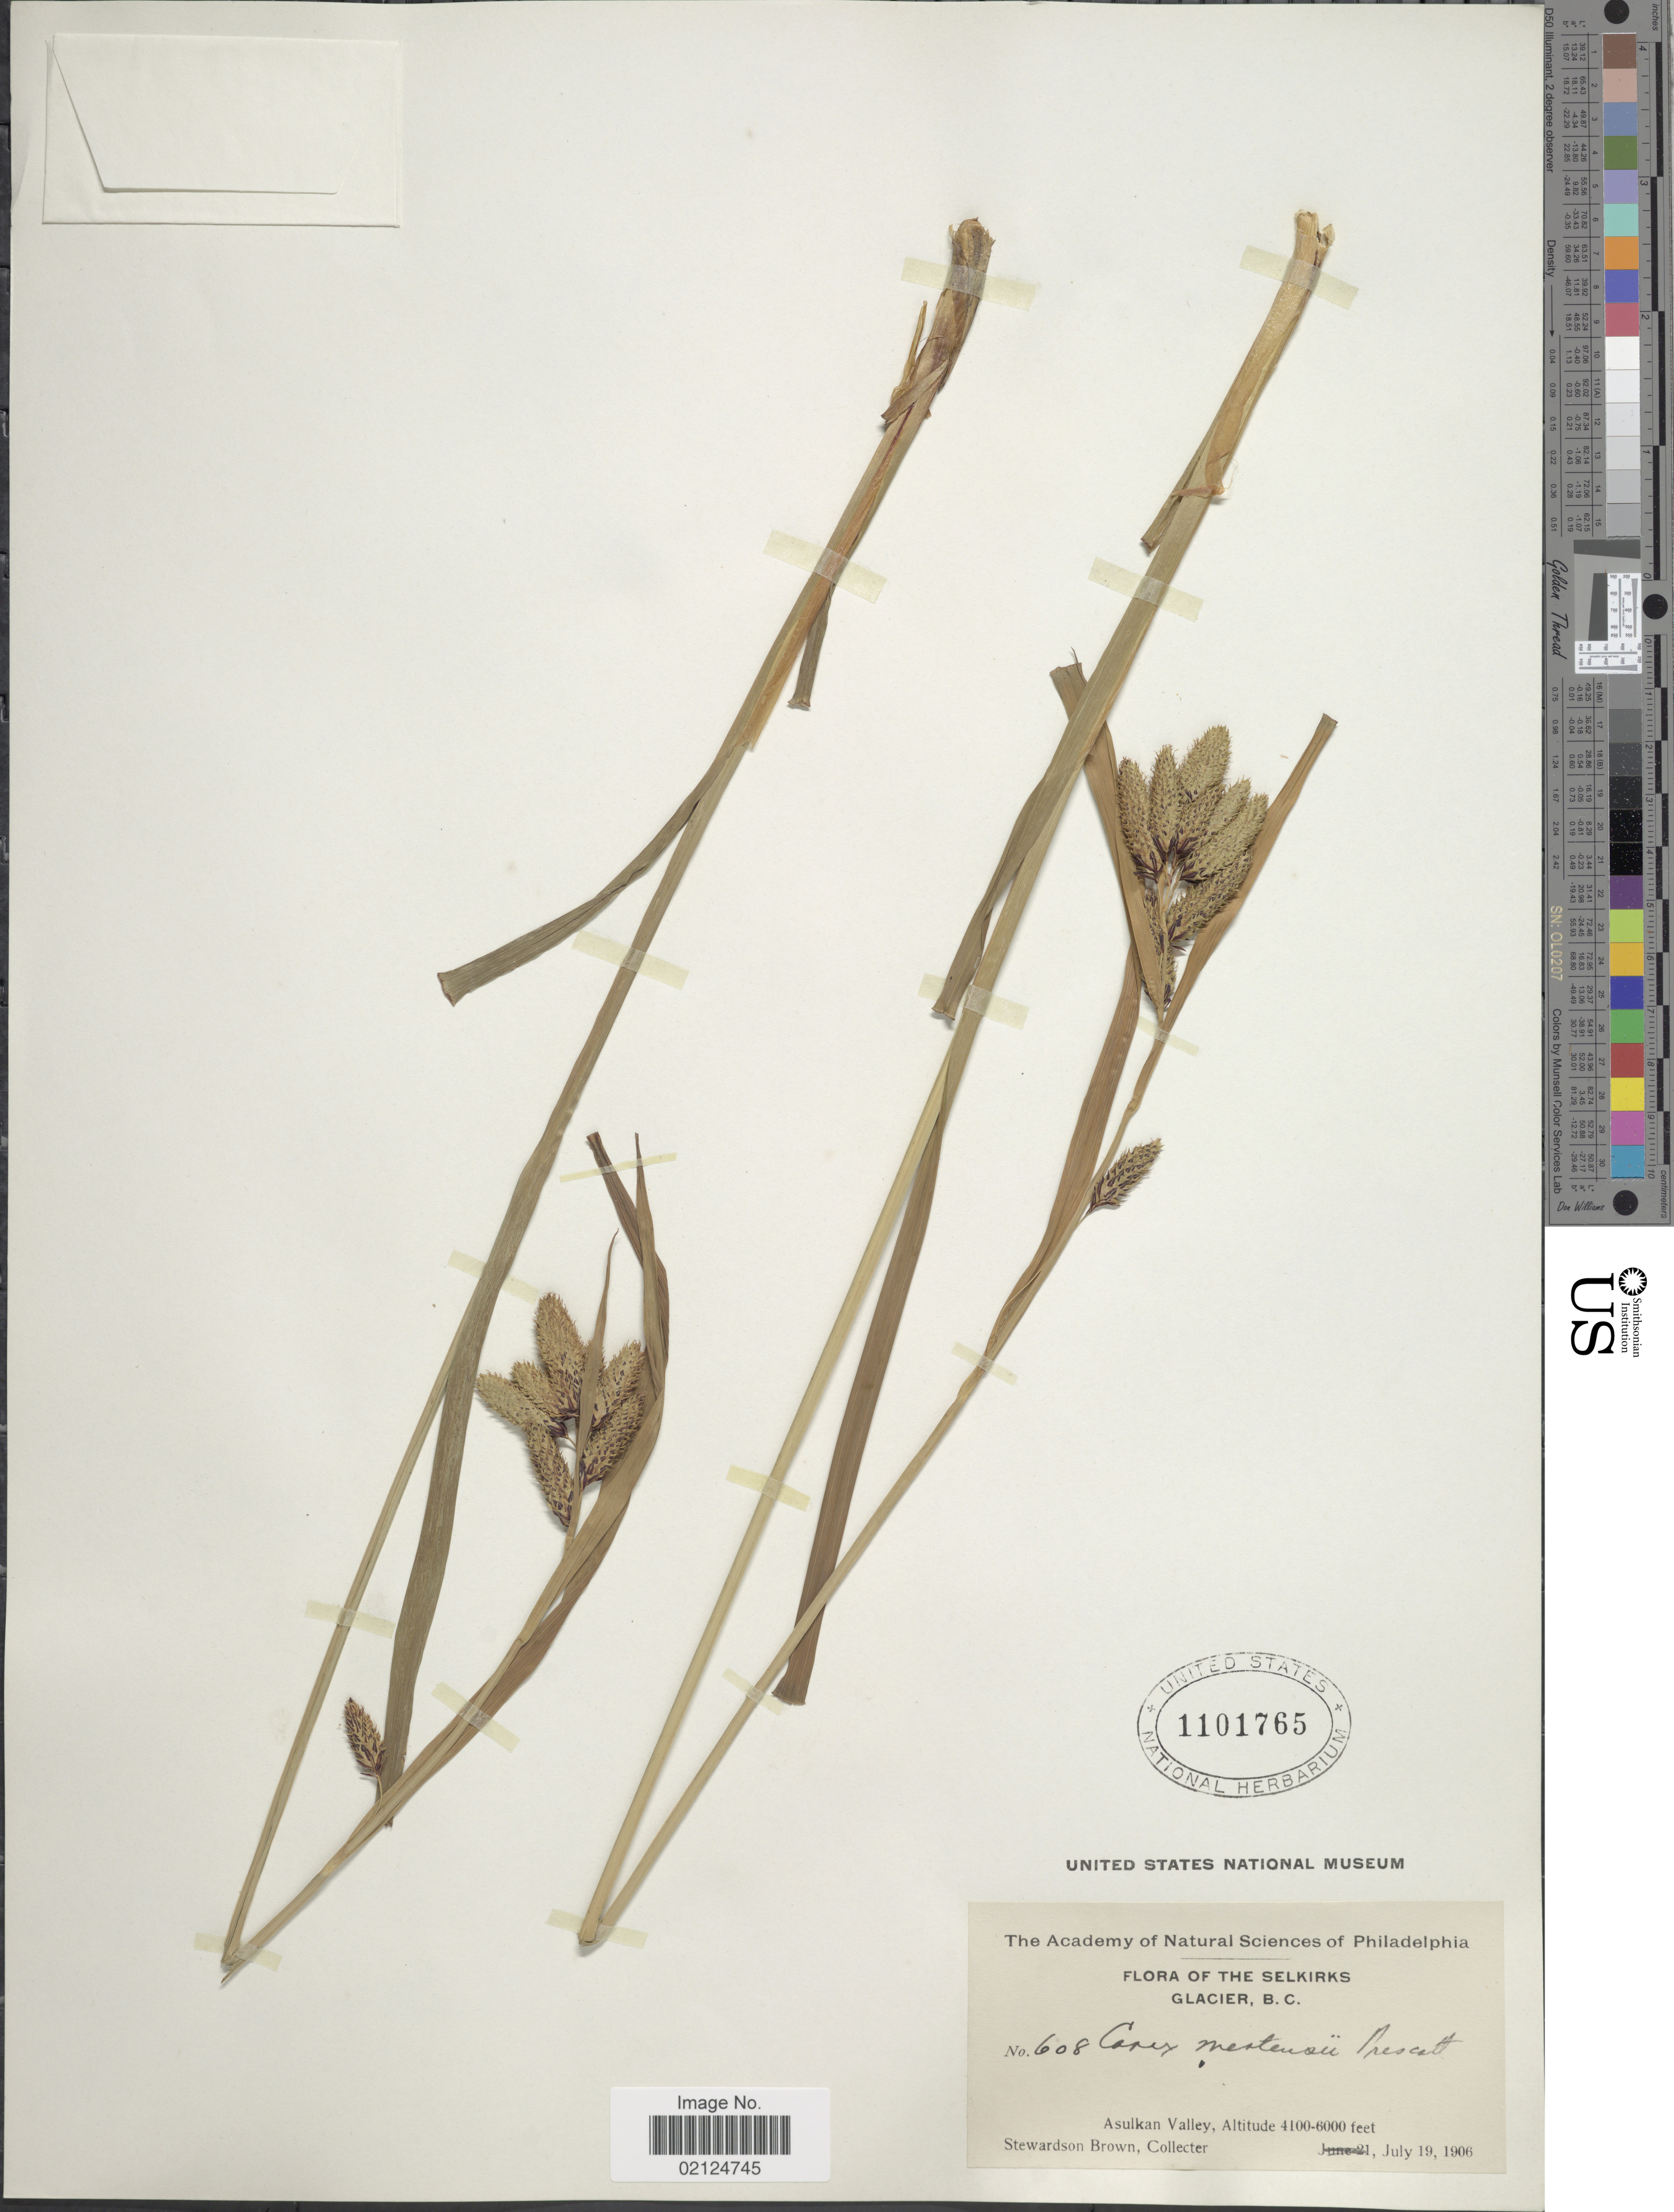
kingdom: Plantae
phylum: Tracheophyta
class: Liliopsida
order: Poales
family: Cyperaceae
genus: Carex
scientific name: Carex mertensii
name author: J.D. Prescott ex Bong.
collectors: S. Brown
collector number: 608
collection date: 1906-07-19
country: Canada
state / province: British Columbia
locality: The Selkirks Glacier, Asulkan Valley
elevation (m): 1250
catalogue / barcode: US 1101765